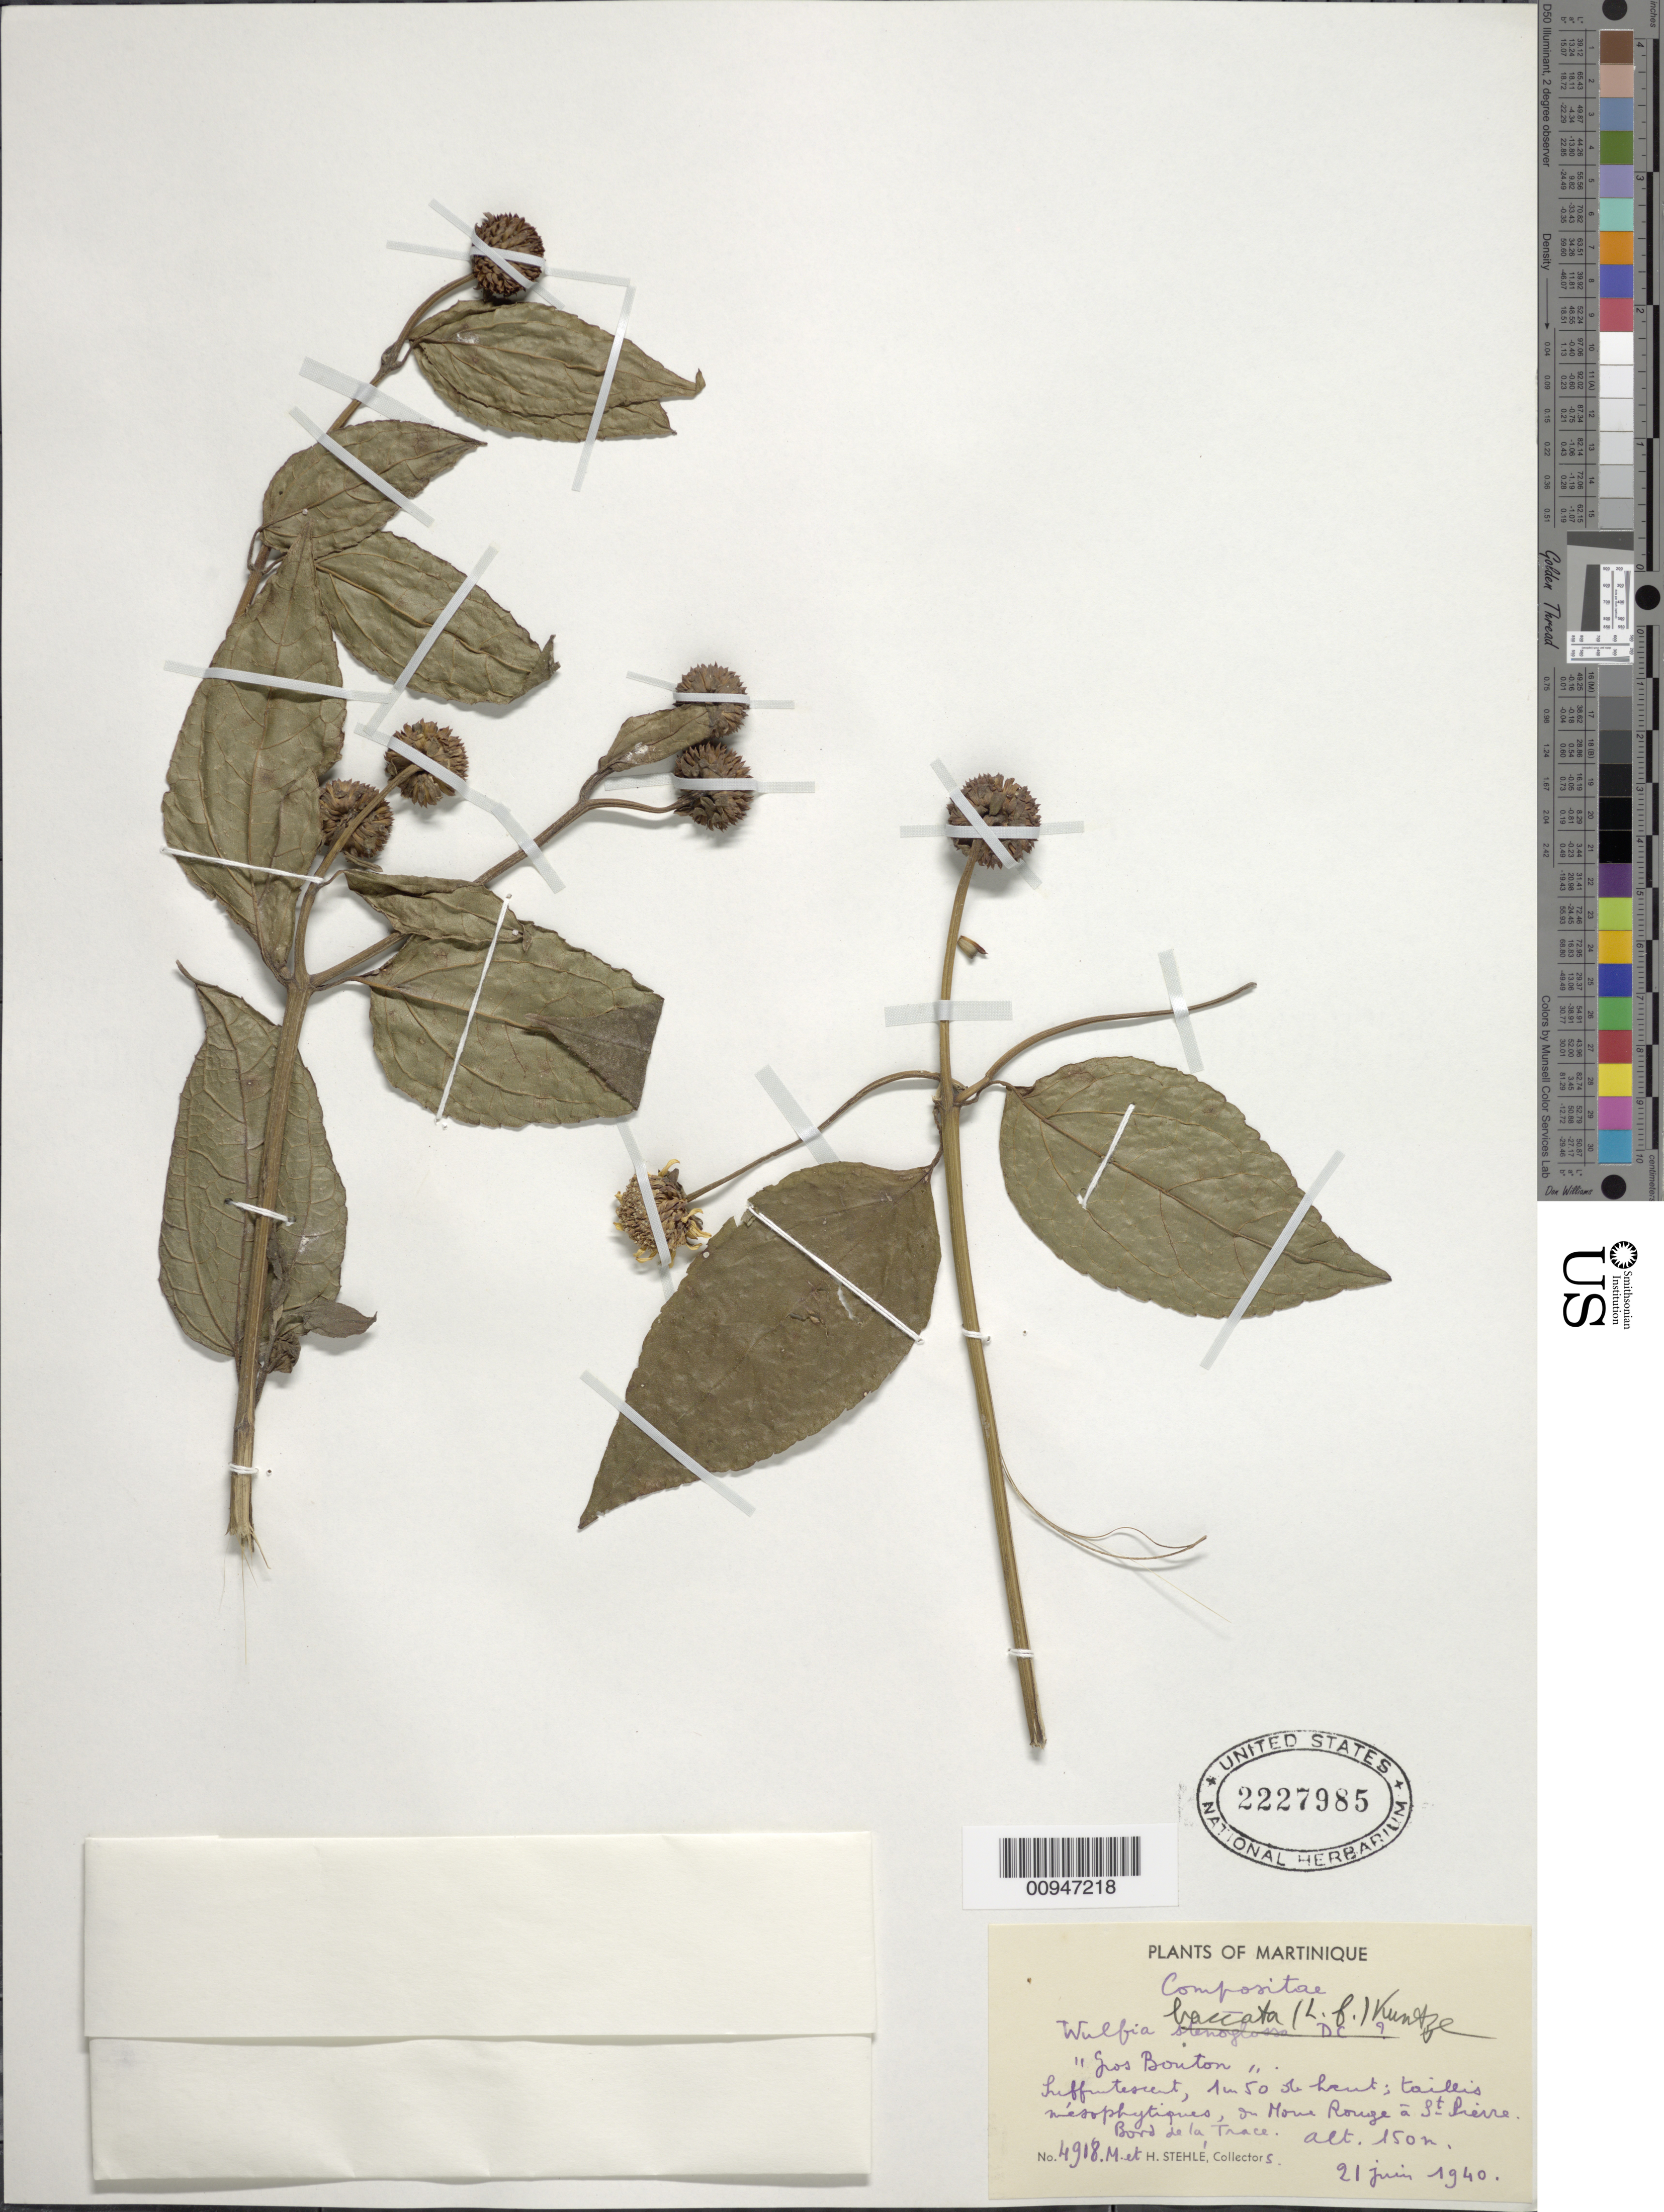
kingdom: Plantae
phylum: Tracheophyta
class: Magnoliopsida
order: Asterales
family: Asteraceae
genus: Wulffia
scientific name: Wulffia baccata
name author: (L. f.) Kuntze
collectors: H. Stehlé & M. Stehlé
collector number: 4918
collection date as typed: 21 Jun 1940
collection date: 1940-06-21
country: Martinique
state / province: Saint-Pierre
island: Martinique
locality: Morne Rouge a St. Pierre, Bord de la Trace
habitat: Taillis mésophytiques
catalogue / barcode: US 2227985